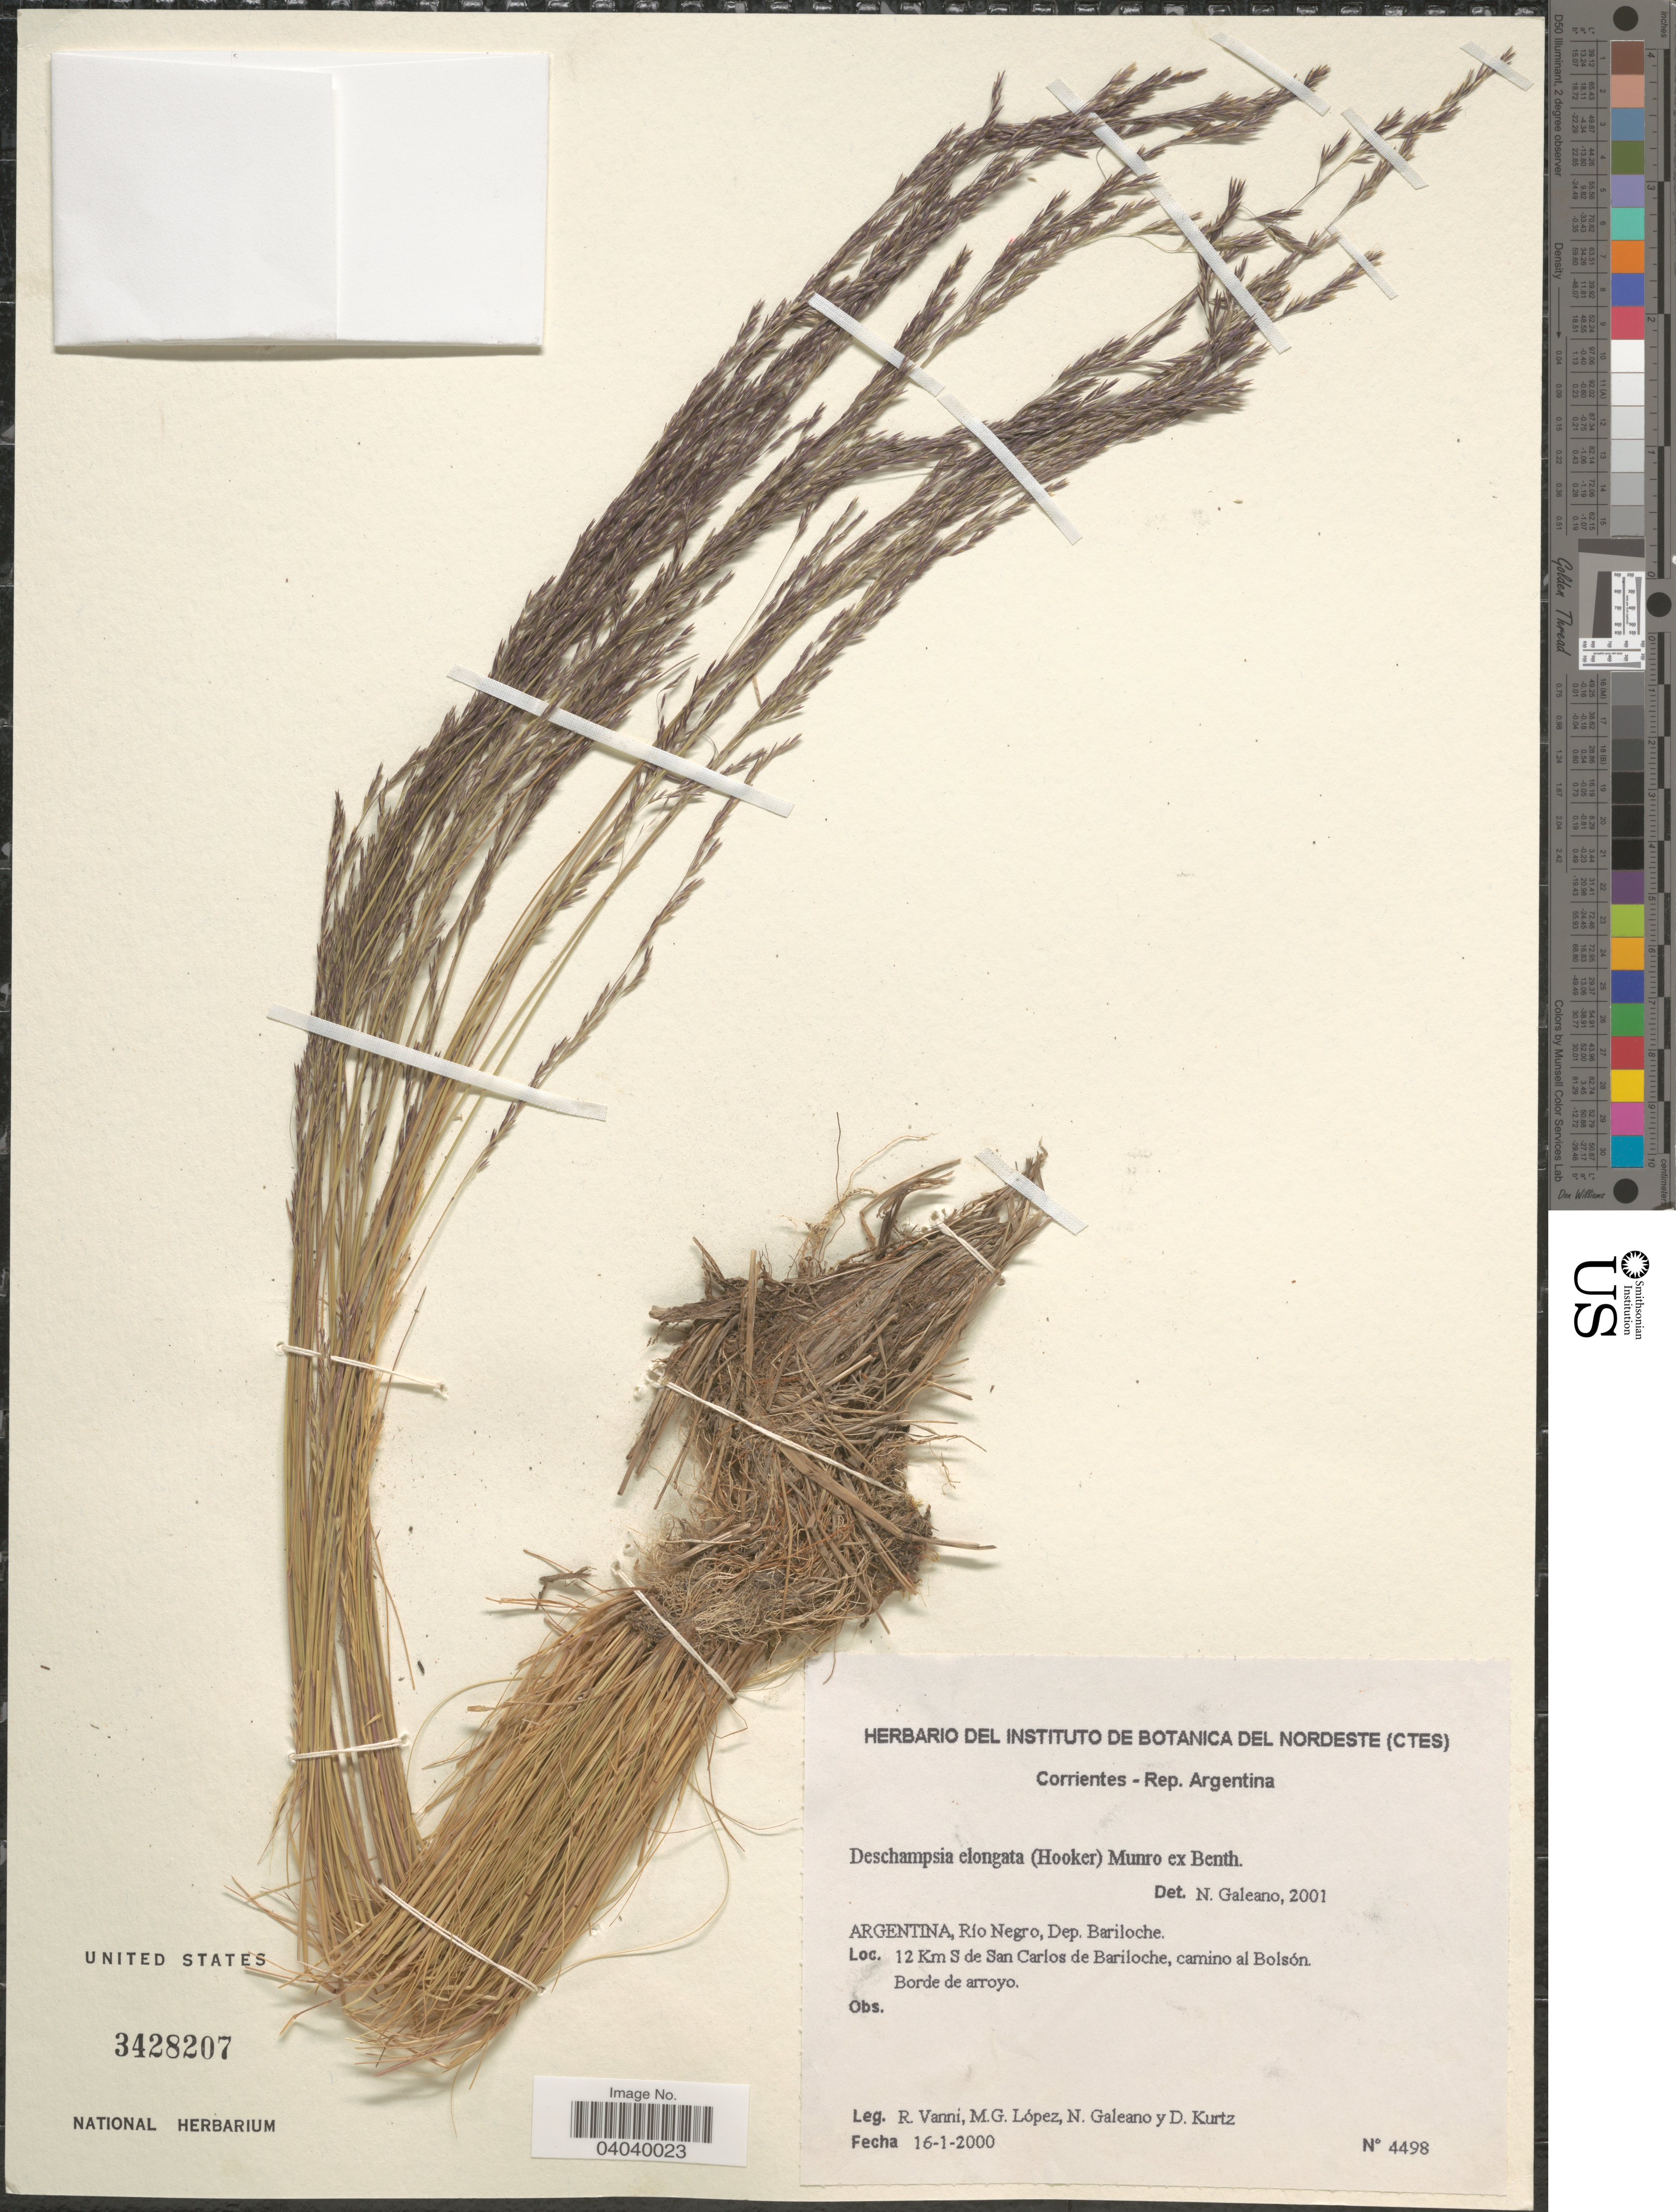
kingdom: Plantae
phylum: Tracheophyta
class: Liliopsida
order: Poales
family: Poaceae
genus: Deschampsia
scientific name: Deschampsia elongata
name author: (Hook.) Munro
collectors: R. Vanni, M. López, N. Galeano & D. Kurtz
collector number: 4498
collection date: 2000-01-16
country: Argentina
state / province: Rio Negro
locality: Dep. Bariloche. 12 Km S de San Carlos de Bariloche, camino al Bolsón. Borde de arroyo.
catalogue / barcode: US 3428207